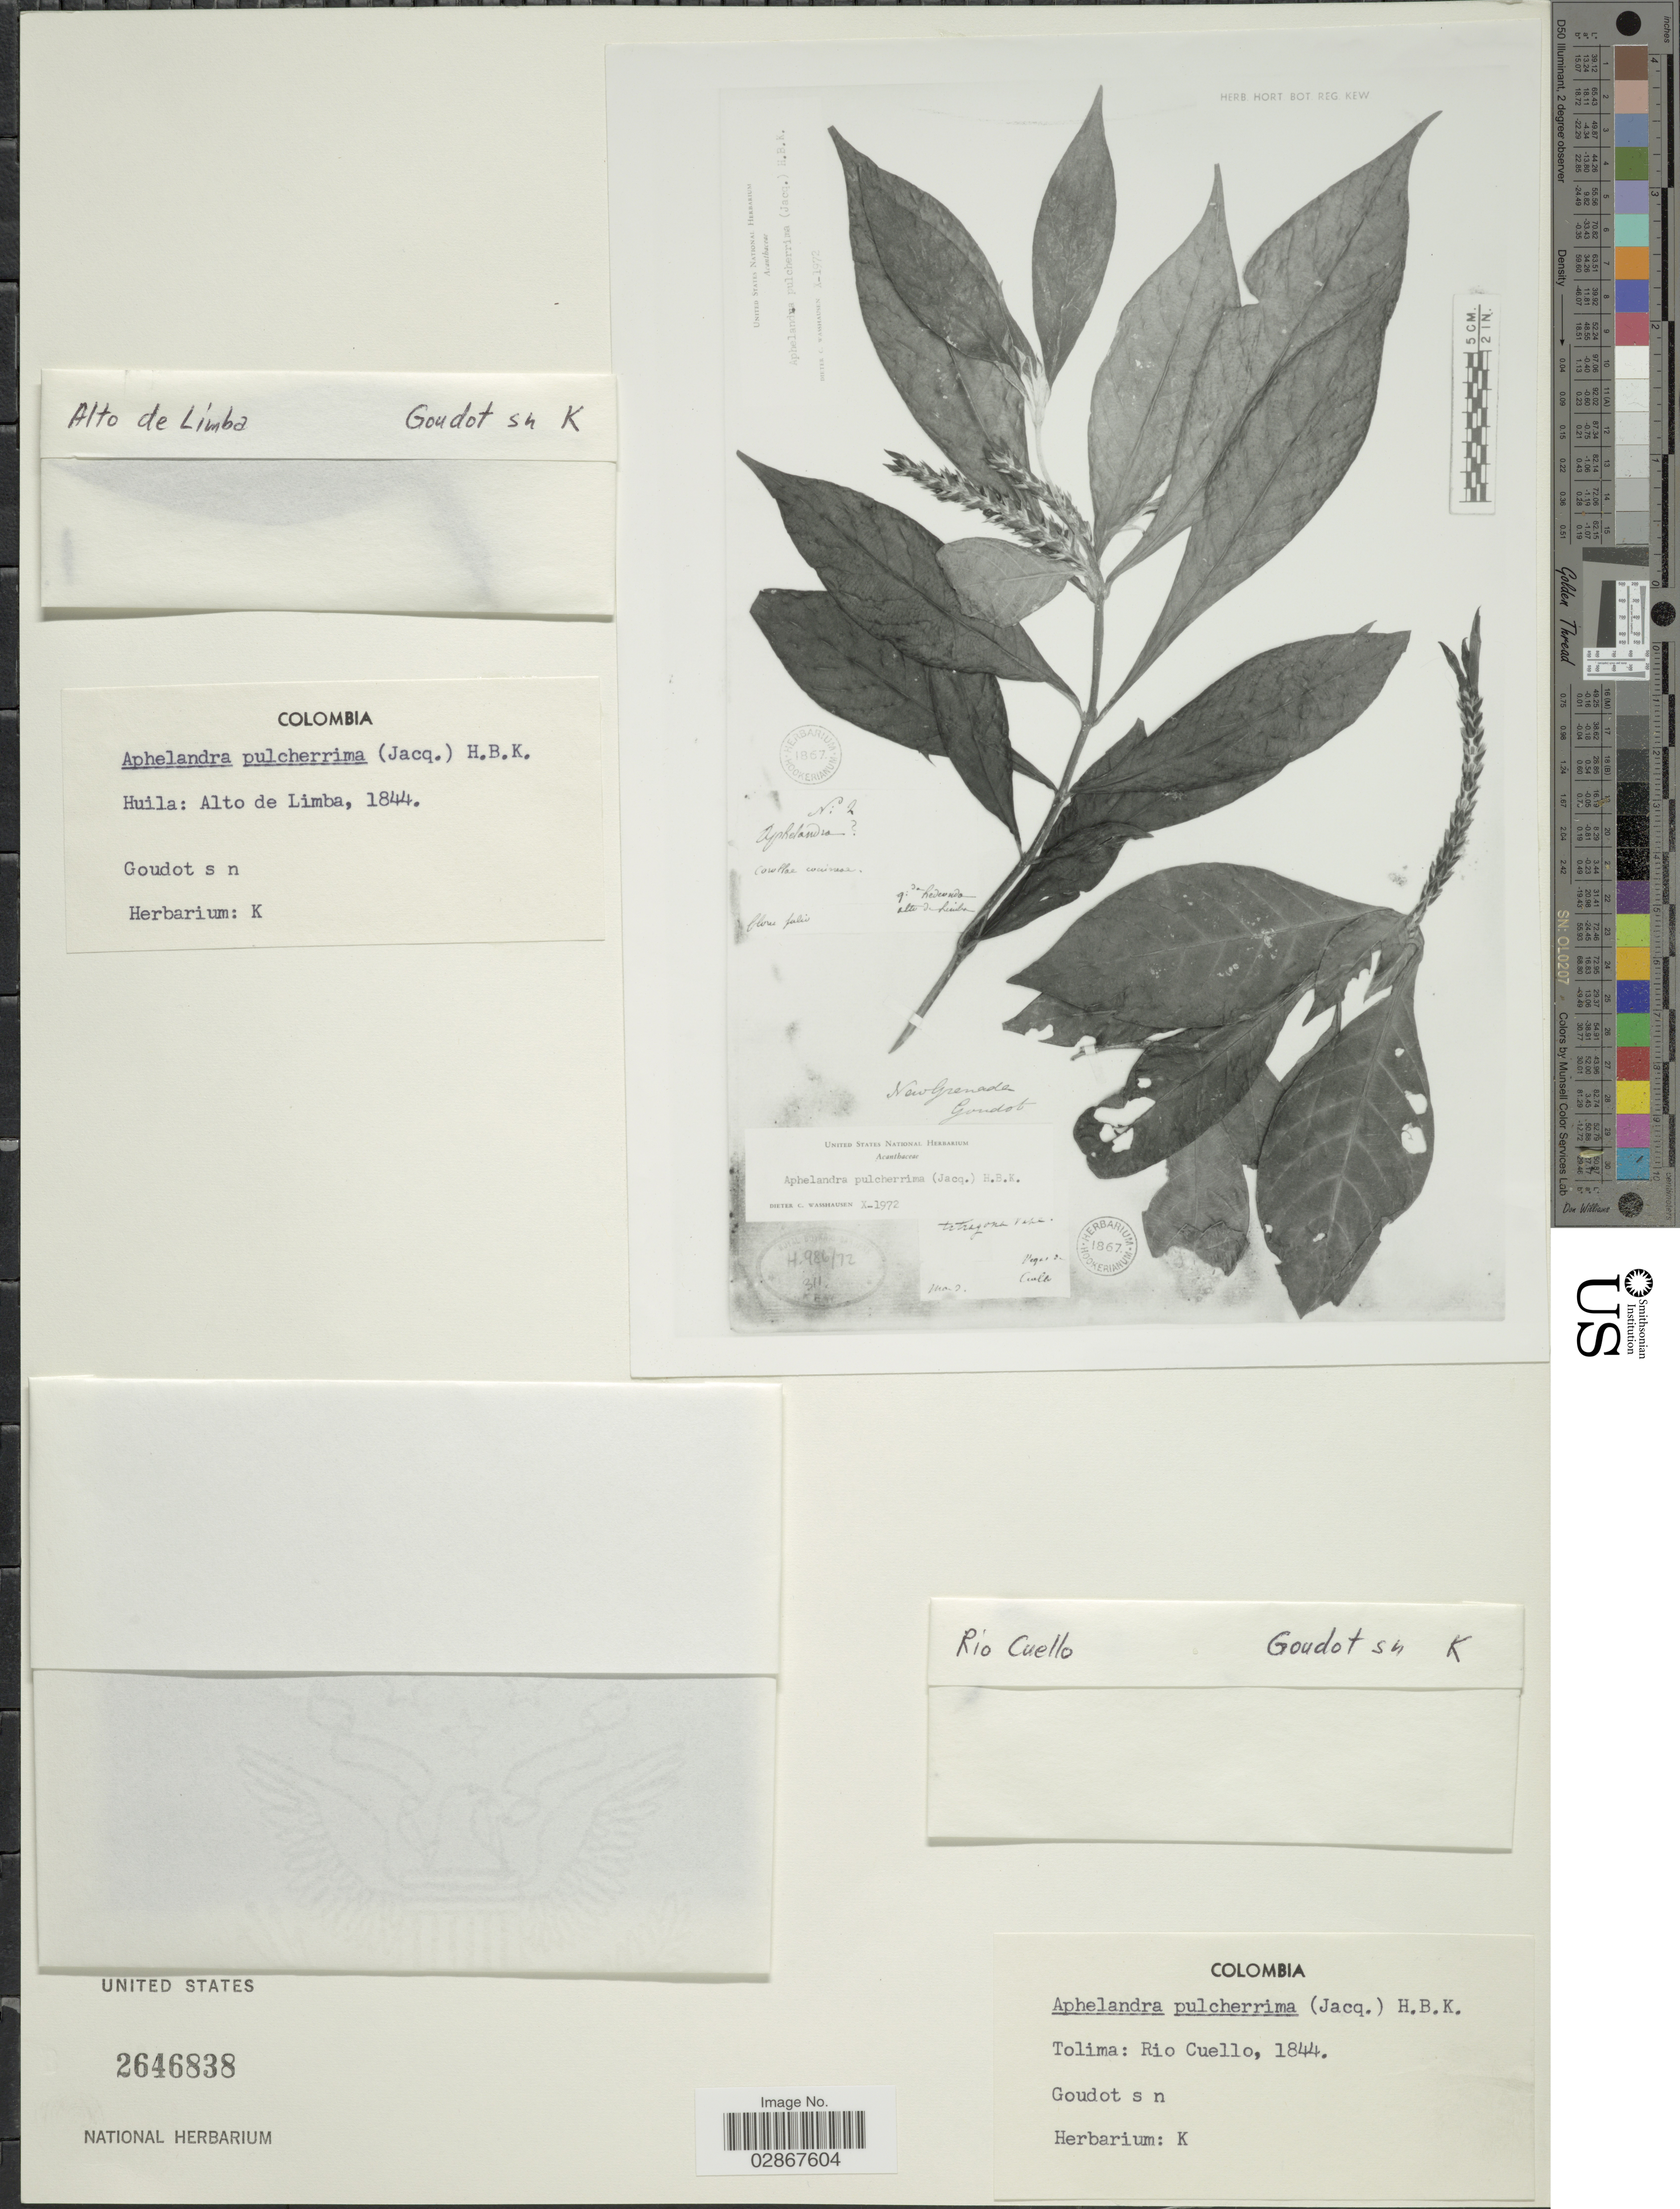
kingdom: Plantae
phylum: Tracheophyta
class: Magnoliopsida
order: Lamiales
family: Acanthaceae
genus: Aphelandra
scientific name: Aphelandra pulcherrima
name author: (Jacq.) Kunth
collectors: -. Goudot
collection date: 1844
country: Colombia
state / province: Huila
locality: Alto de Limba.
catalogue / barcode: US 2646838-2